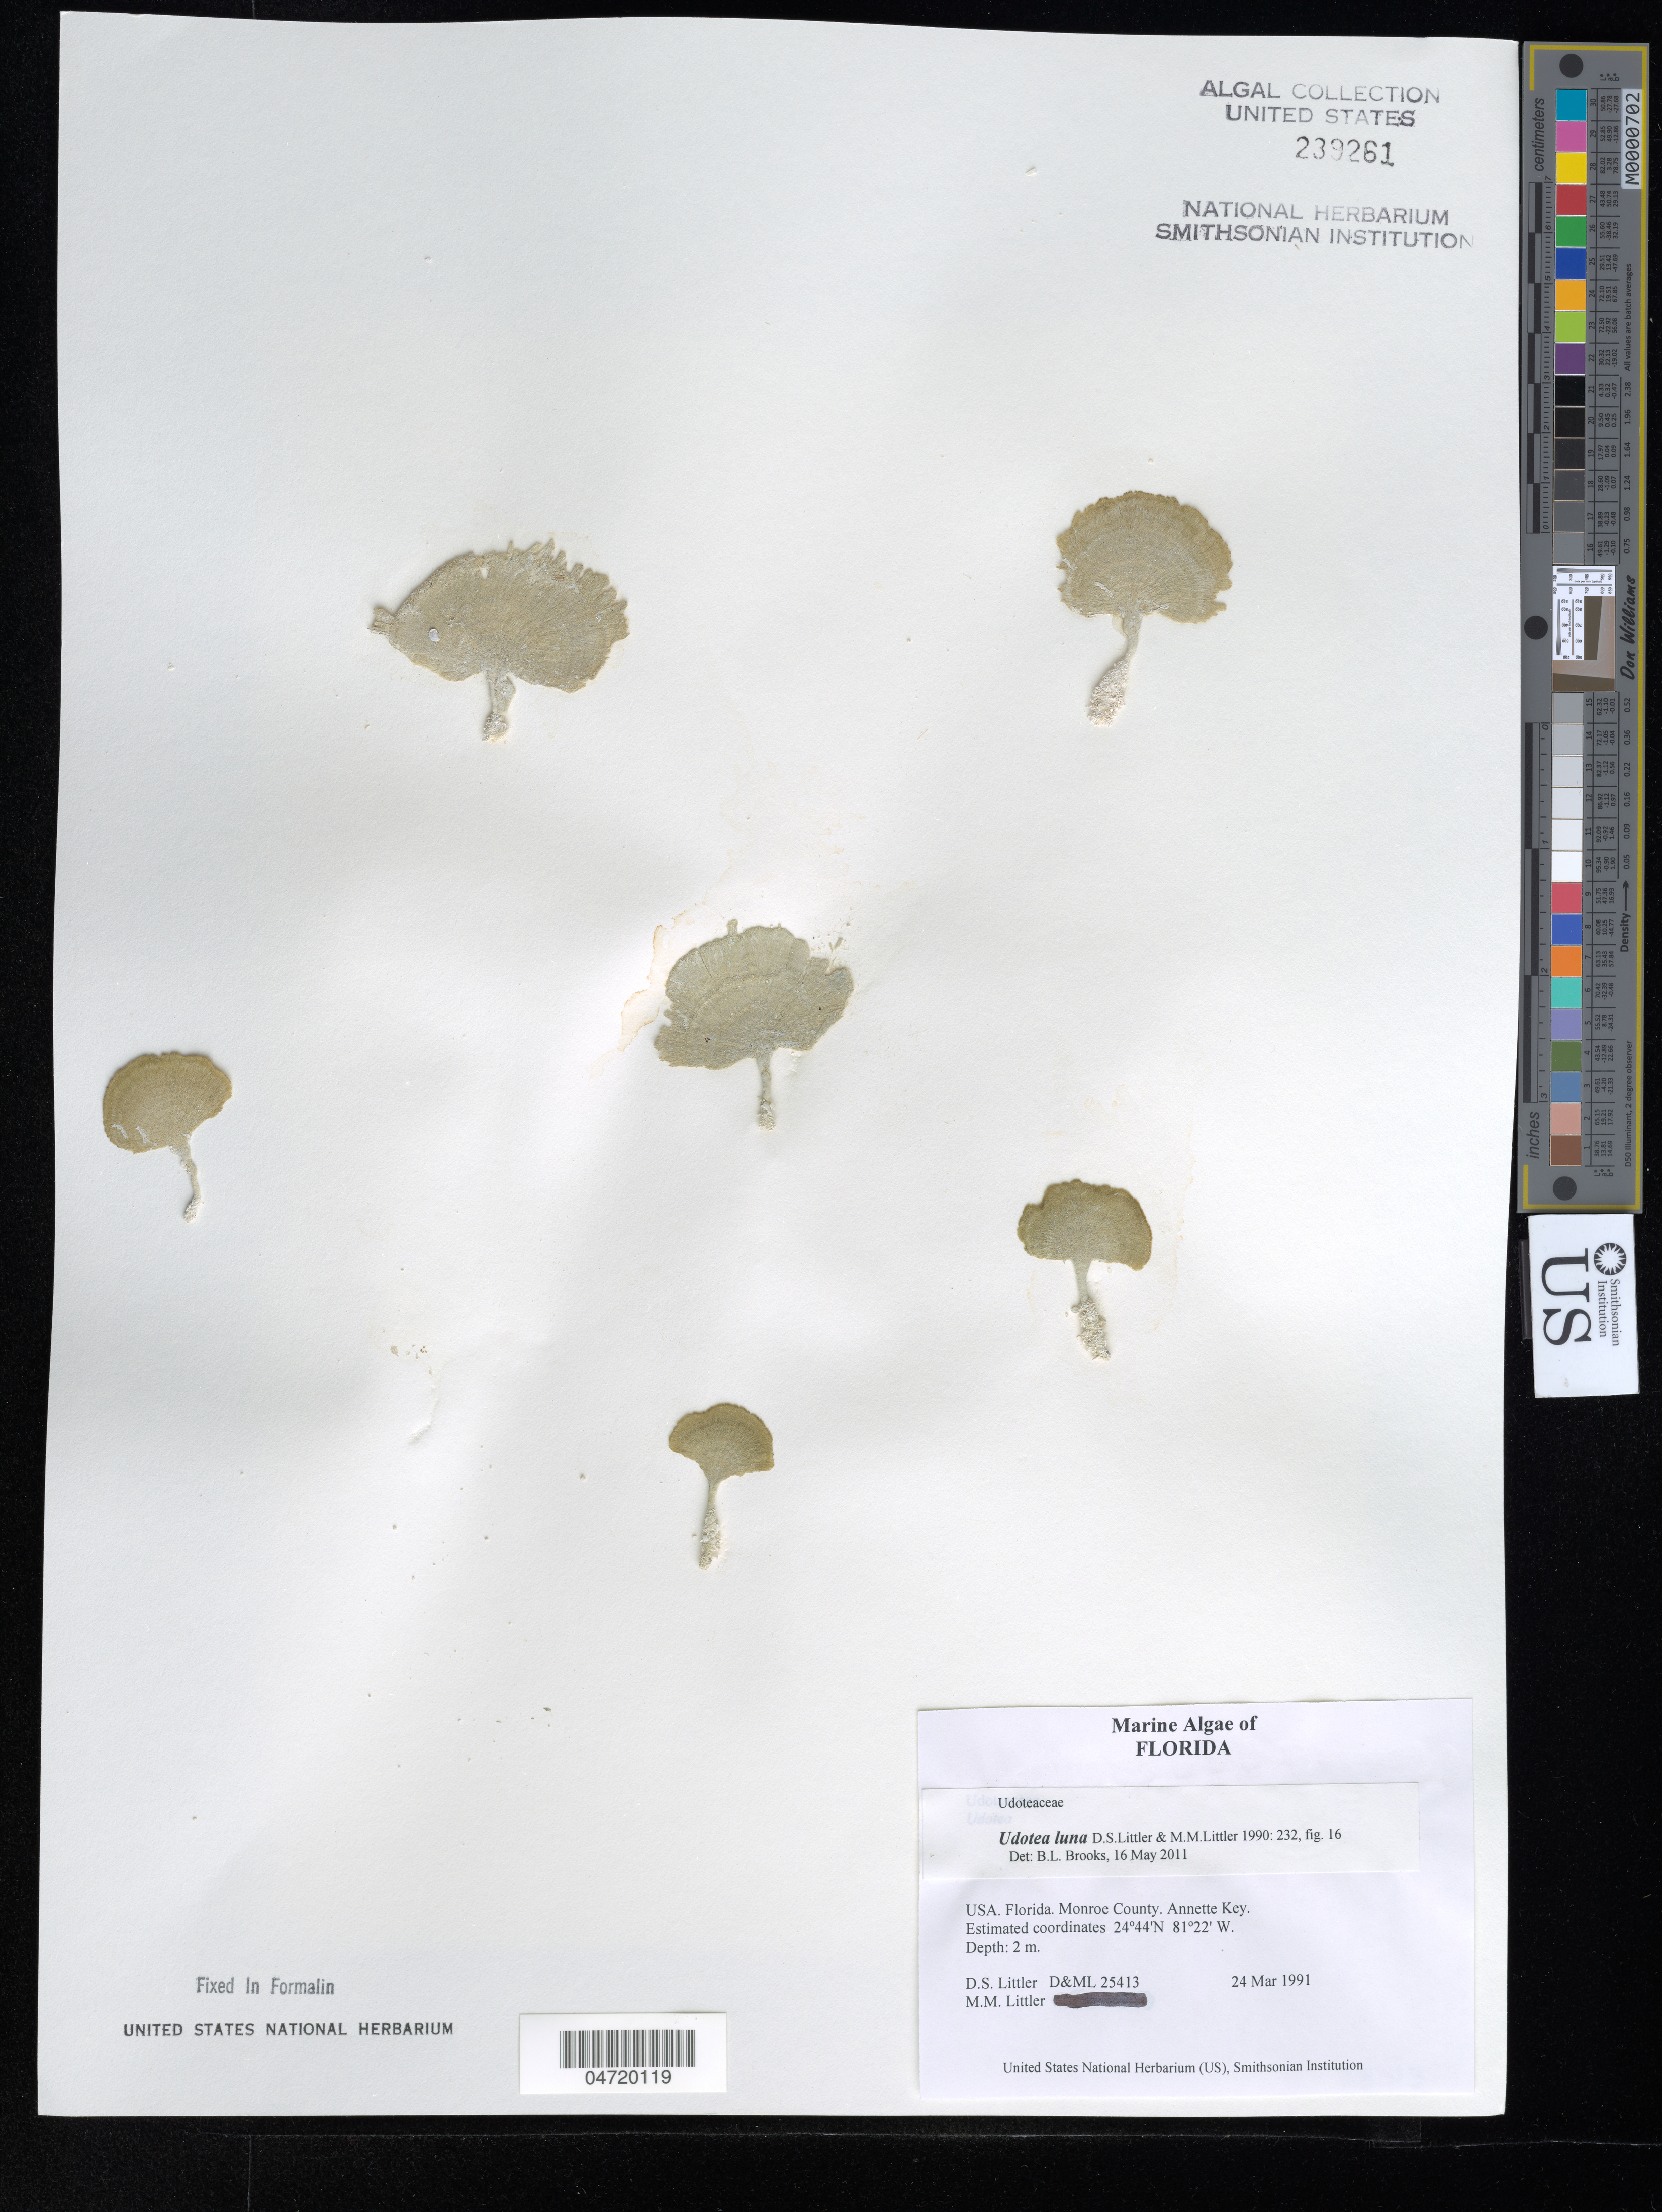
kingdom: Plantae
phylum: Chlorophyta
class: Ulvophyceae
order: Bryopsidales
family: Udoteaceae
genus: Udotea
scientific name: Udotea luna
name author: D.S. Littler & Littler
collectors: D. S. Littler & M. M. Littler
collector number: D&ML25413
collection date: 1991-03-24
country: United States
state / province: Florida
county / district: Monroe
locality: Monroe County. Annette Key.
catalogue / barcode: US 239261